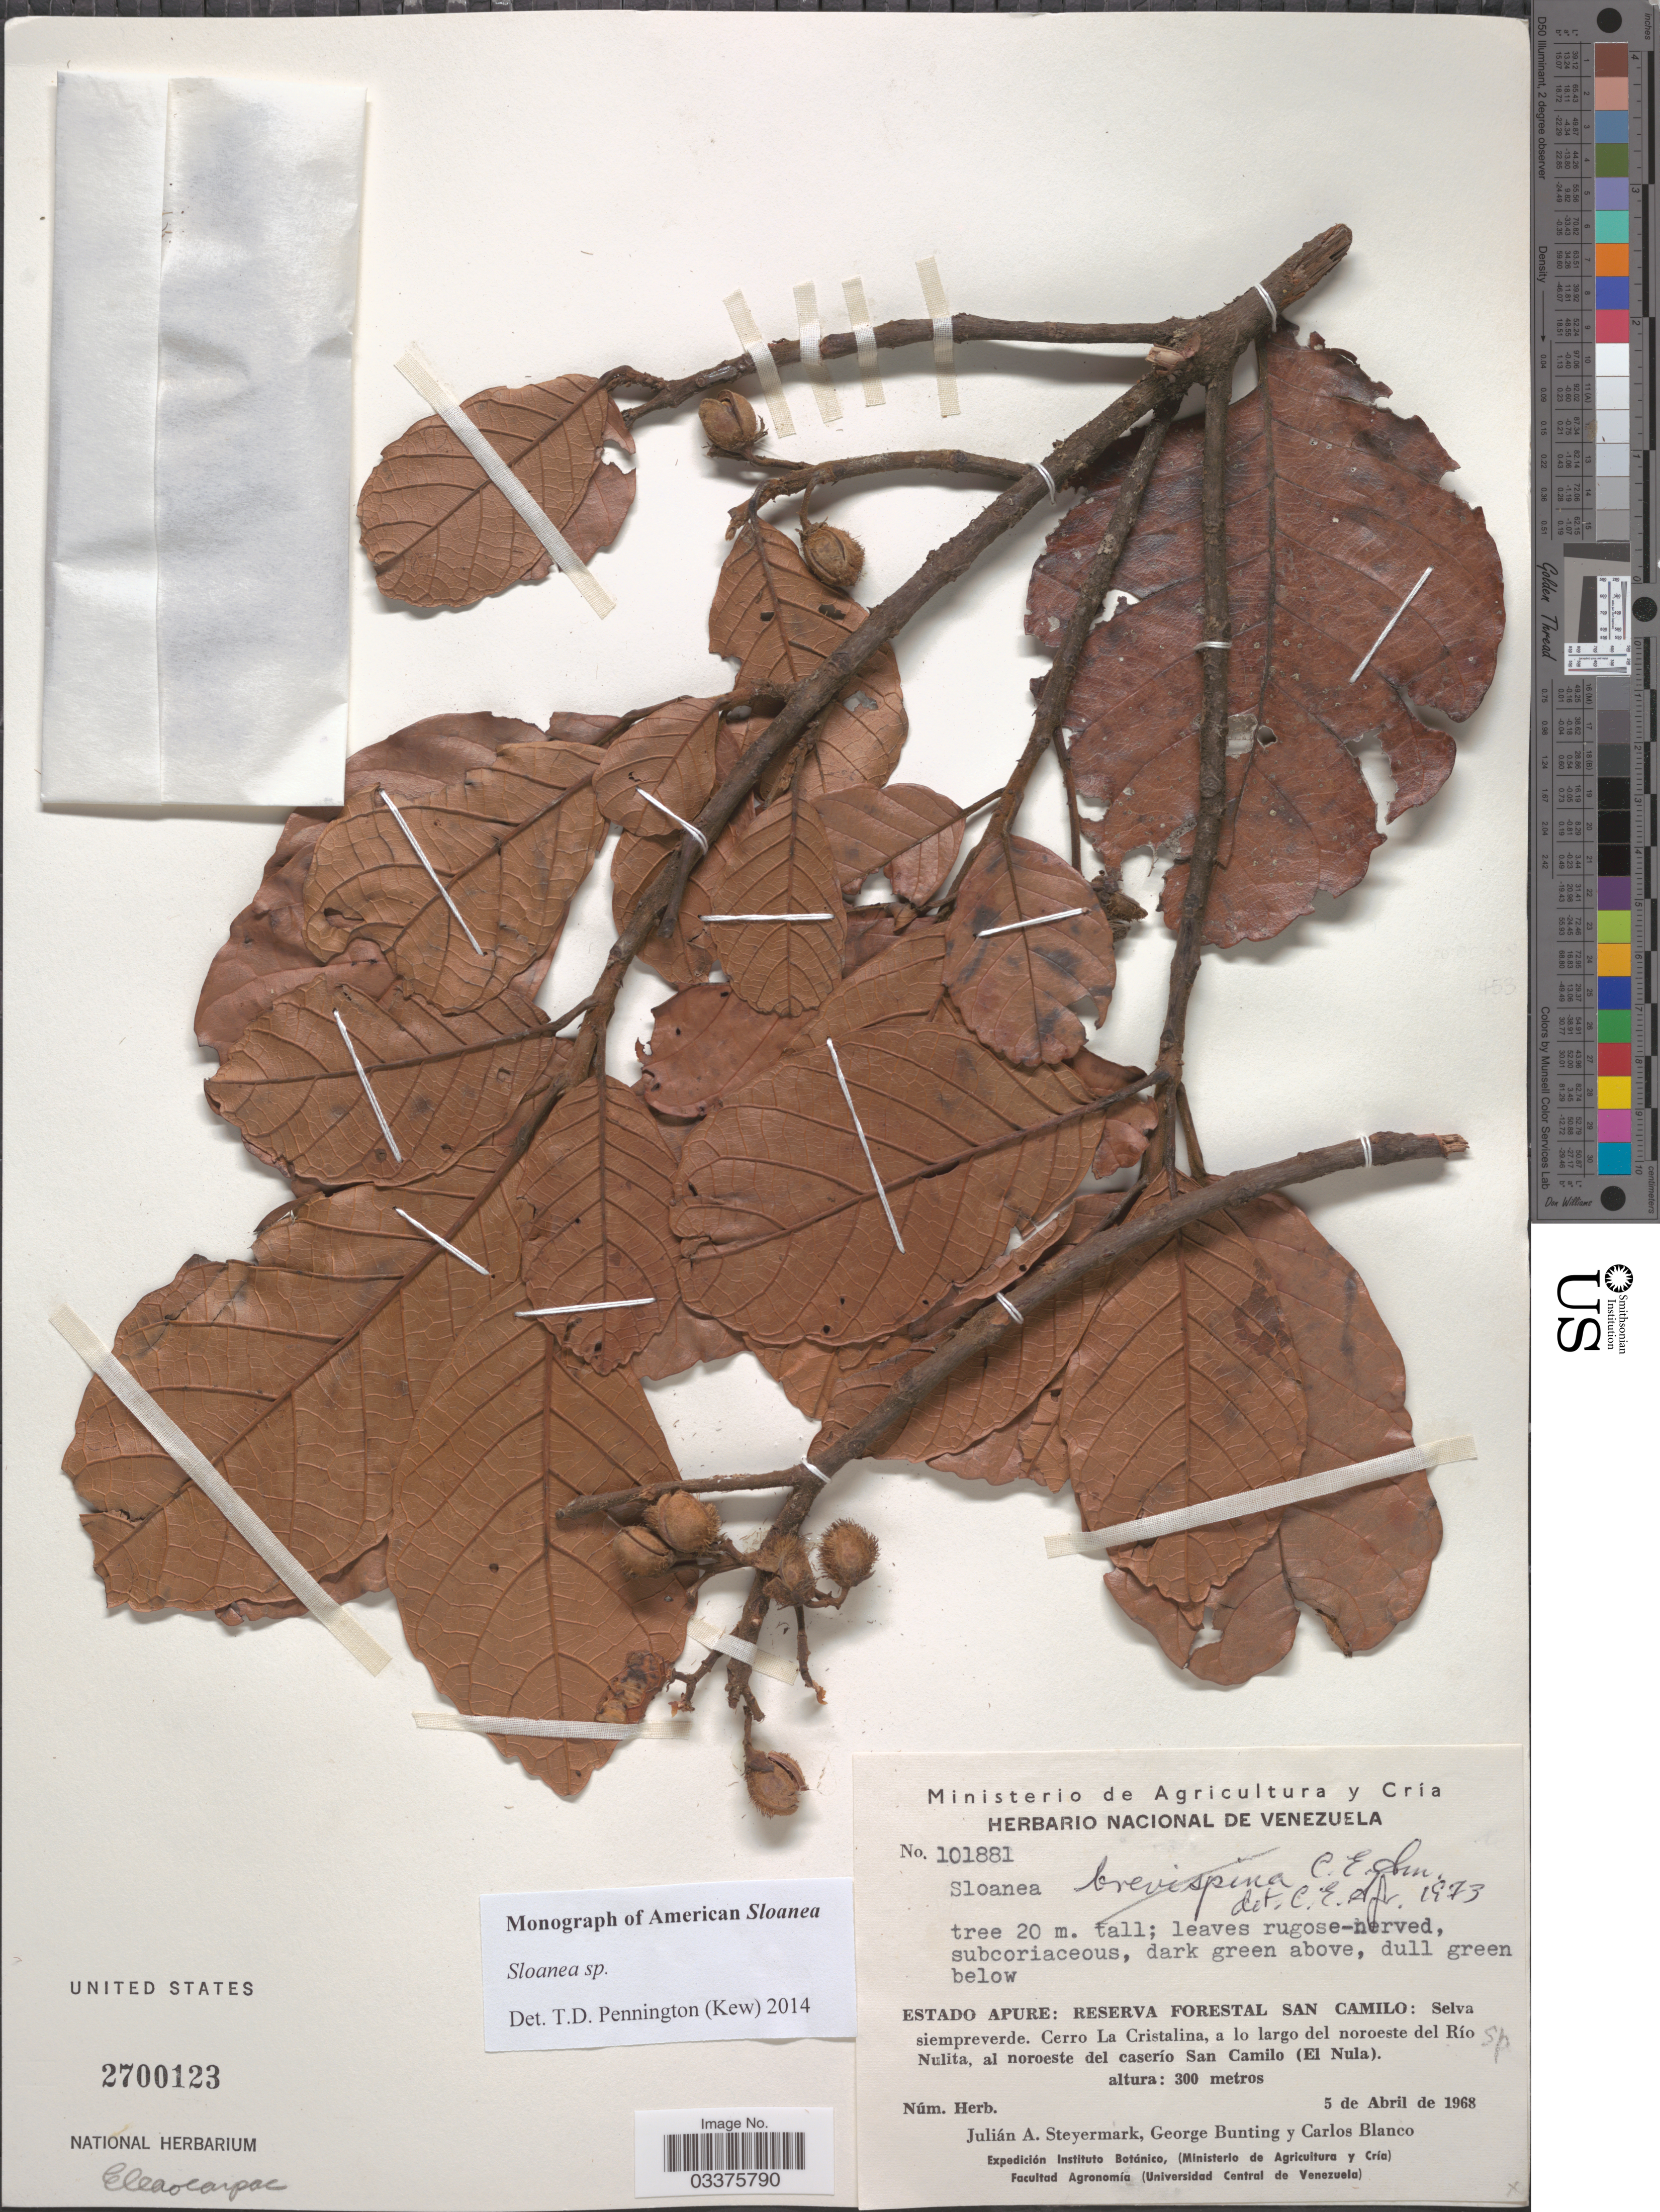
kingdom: Plantae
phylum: Tracheophyta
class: Magnoliopsida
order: Oxalidales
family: Elaeocarpaceae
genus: Sloanea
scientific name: Sloanea sp.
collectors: J. Steyermark, G. S. Bunting & C. Blanco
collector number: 101881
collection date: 1968-04-05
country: Venezuela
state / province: Apure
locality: Reserva Forestal San Camilo: Selva siempreverde. Cerro La Cristalina, a lo largo del noroeste del Río Nulita, al noroeste del caserío San Camilo (El Nula).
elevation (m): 300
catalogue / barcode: US 2700123